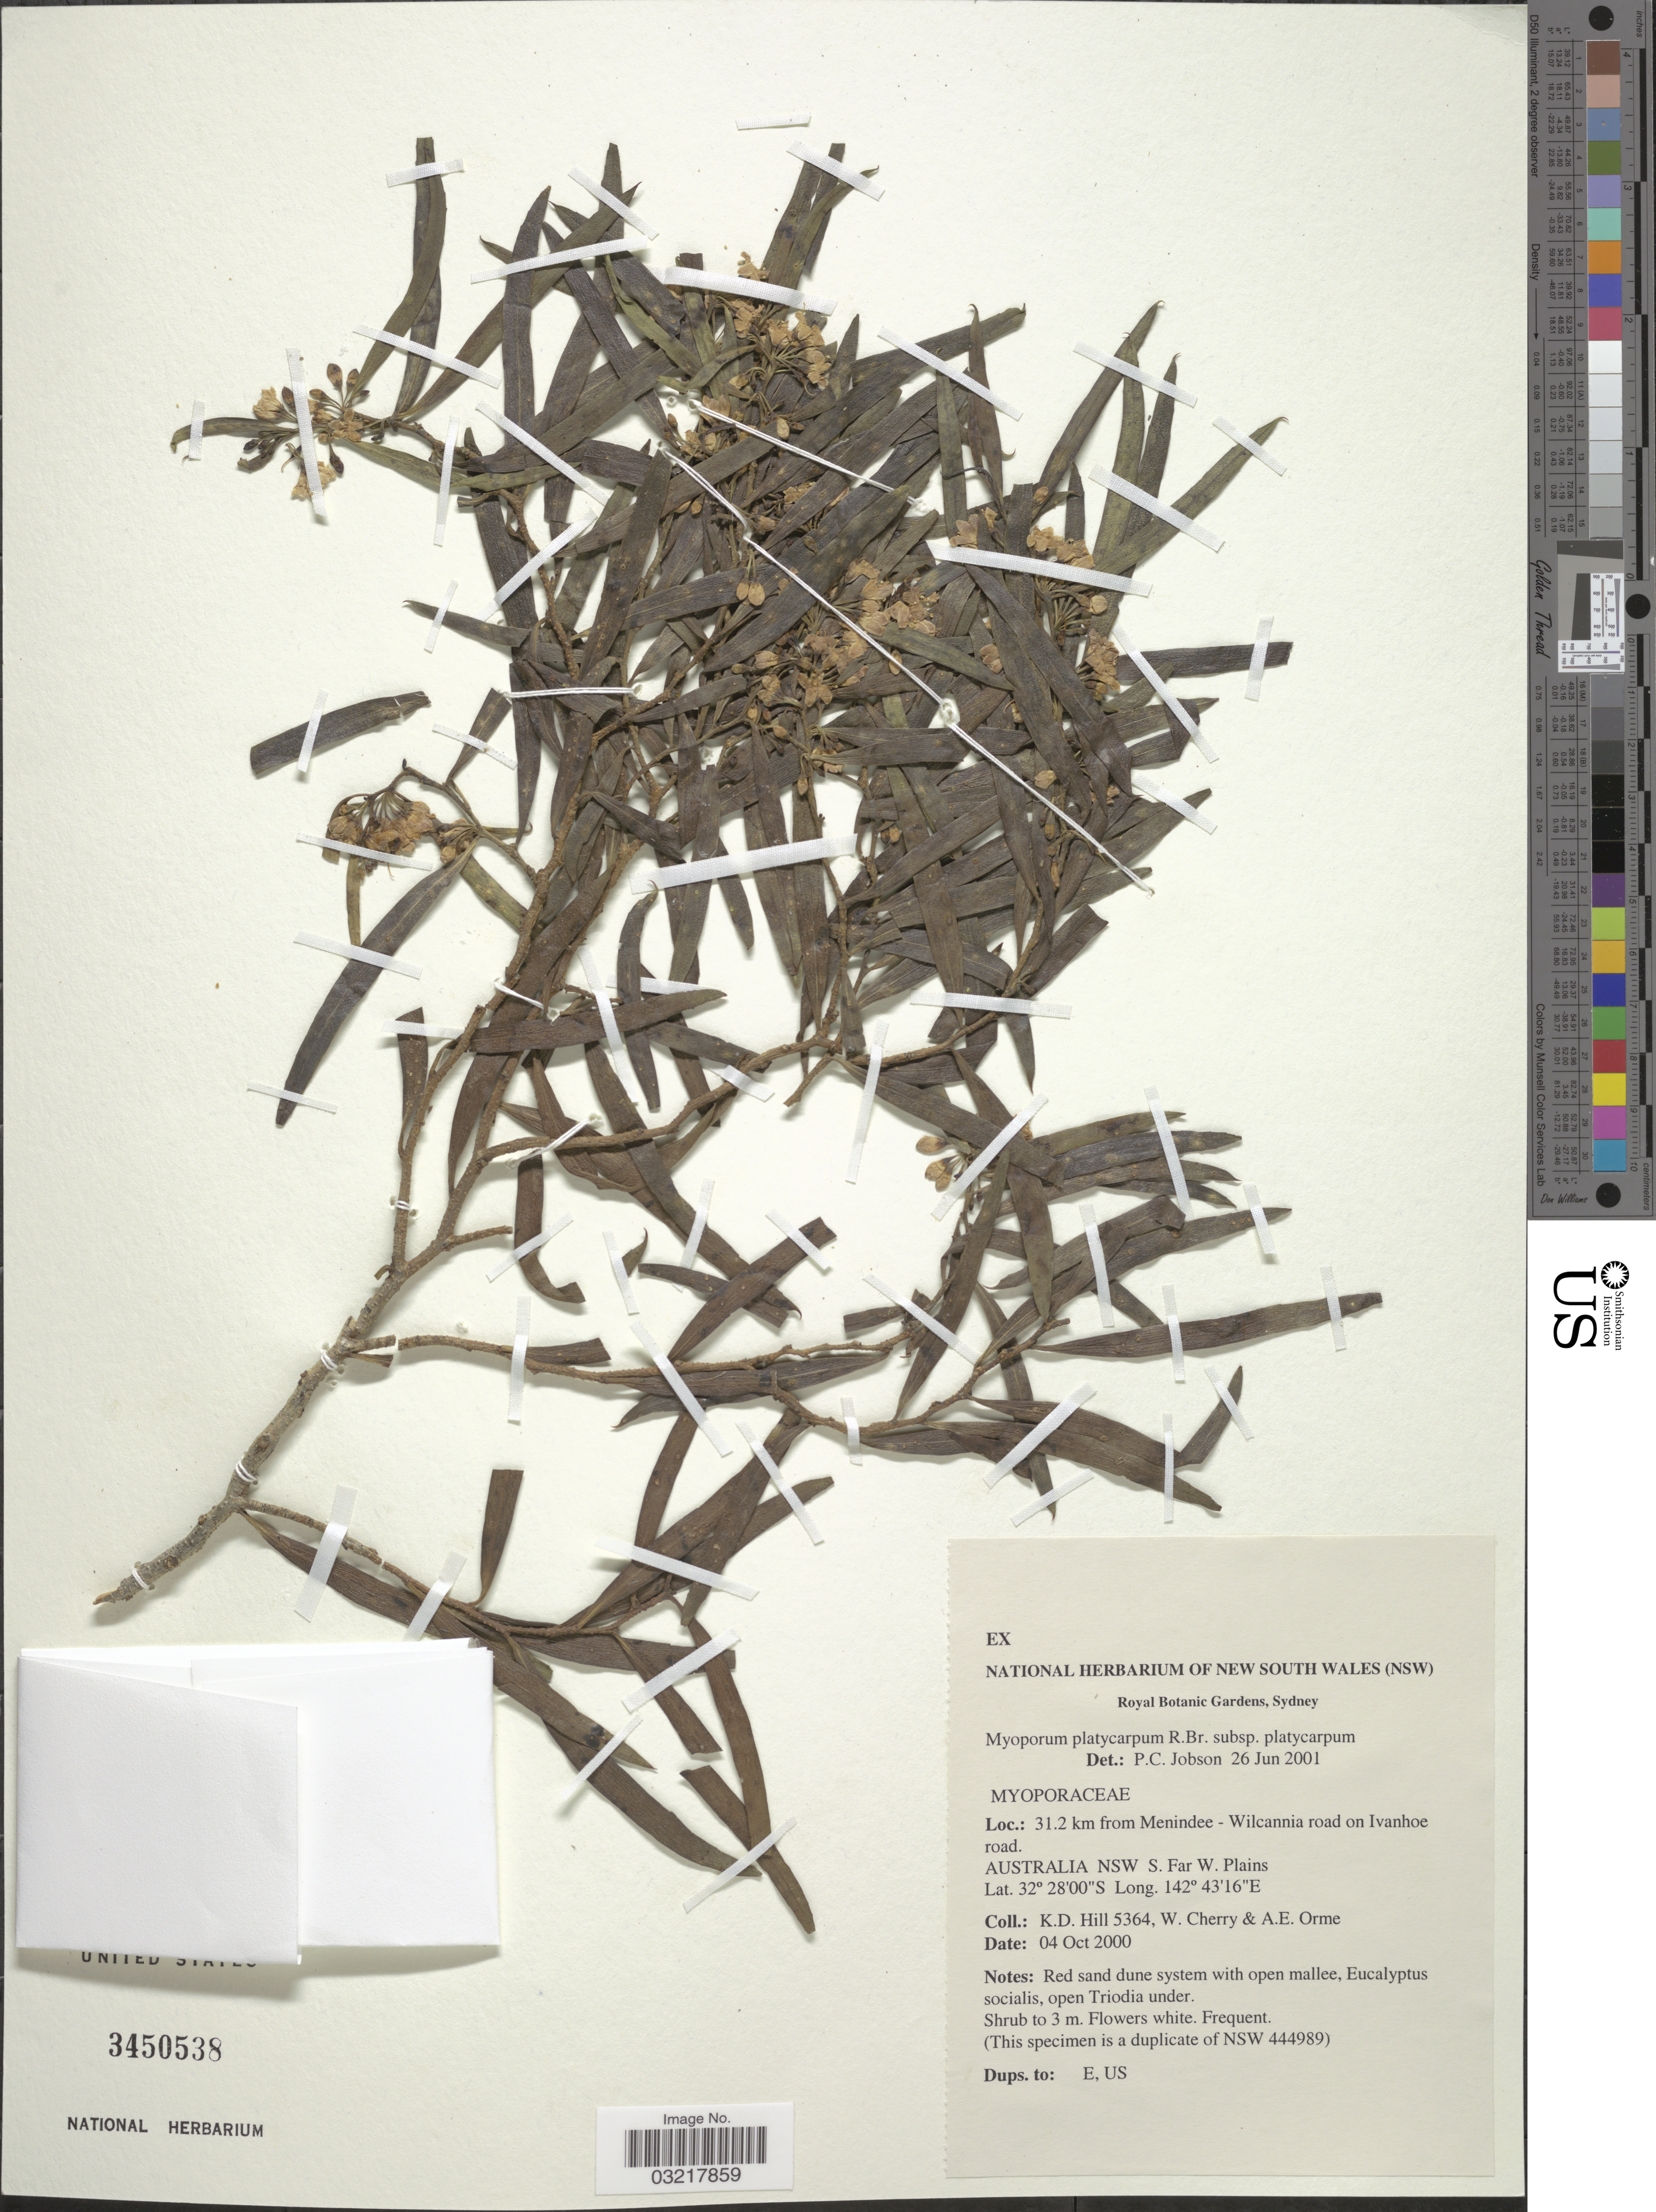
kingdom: Plantae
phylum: Tracheophyta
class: Magnoliopsida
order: Lamiales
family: Scrophulariaceae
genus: Myoporum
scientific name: Myoporum platycarpum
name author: R. Br.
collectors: K. D. Hill, W. A. Cherry & A. Orme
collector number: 5364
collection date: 2000-10-04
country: Australia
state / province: New South Wales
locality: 31.2 km from Menindee - Wilcannia road on Ivanhoe road. Australia NSW S. Far W. Plains.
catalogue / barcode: US 3450538